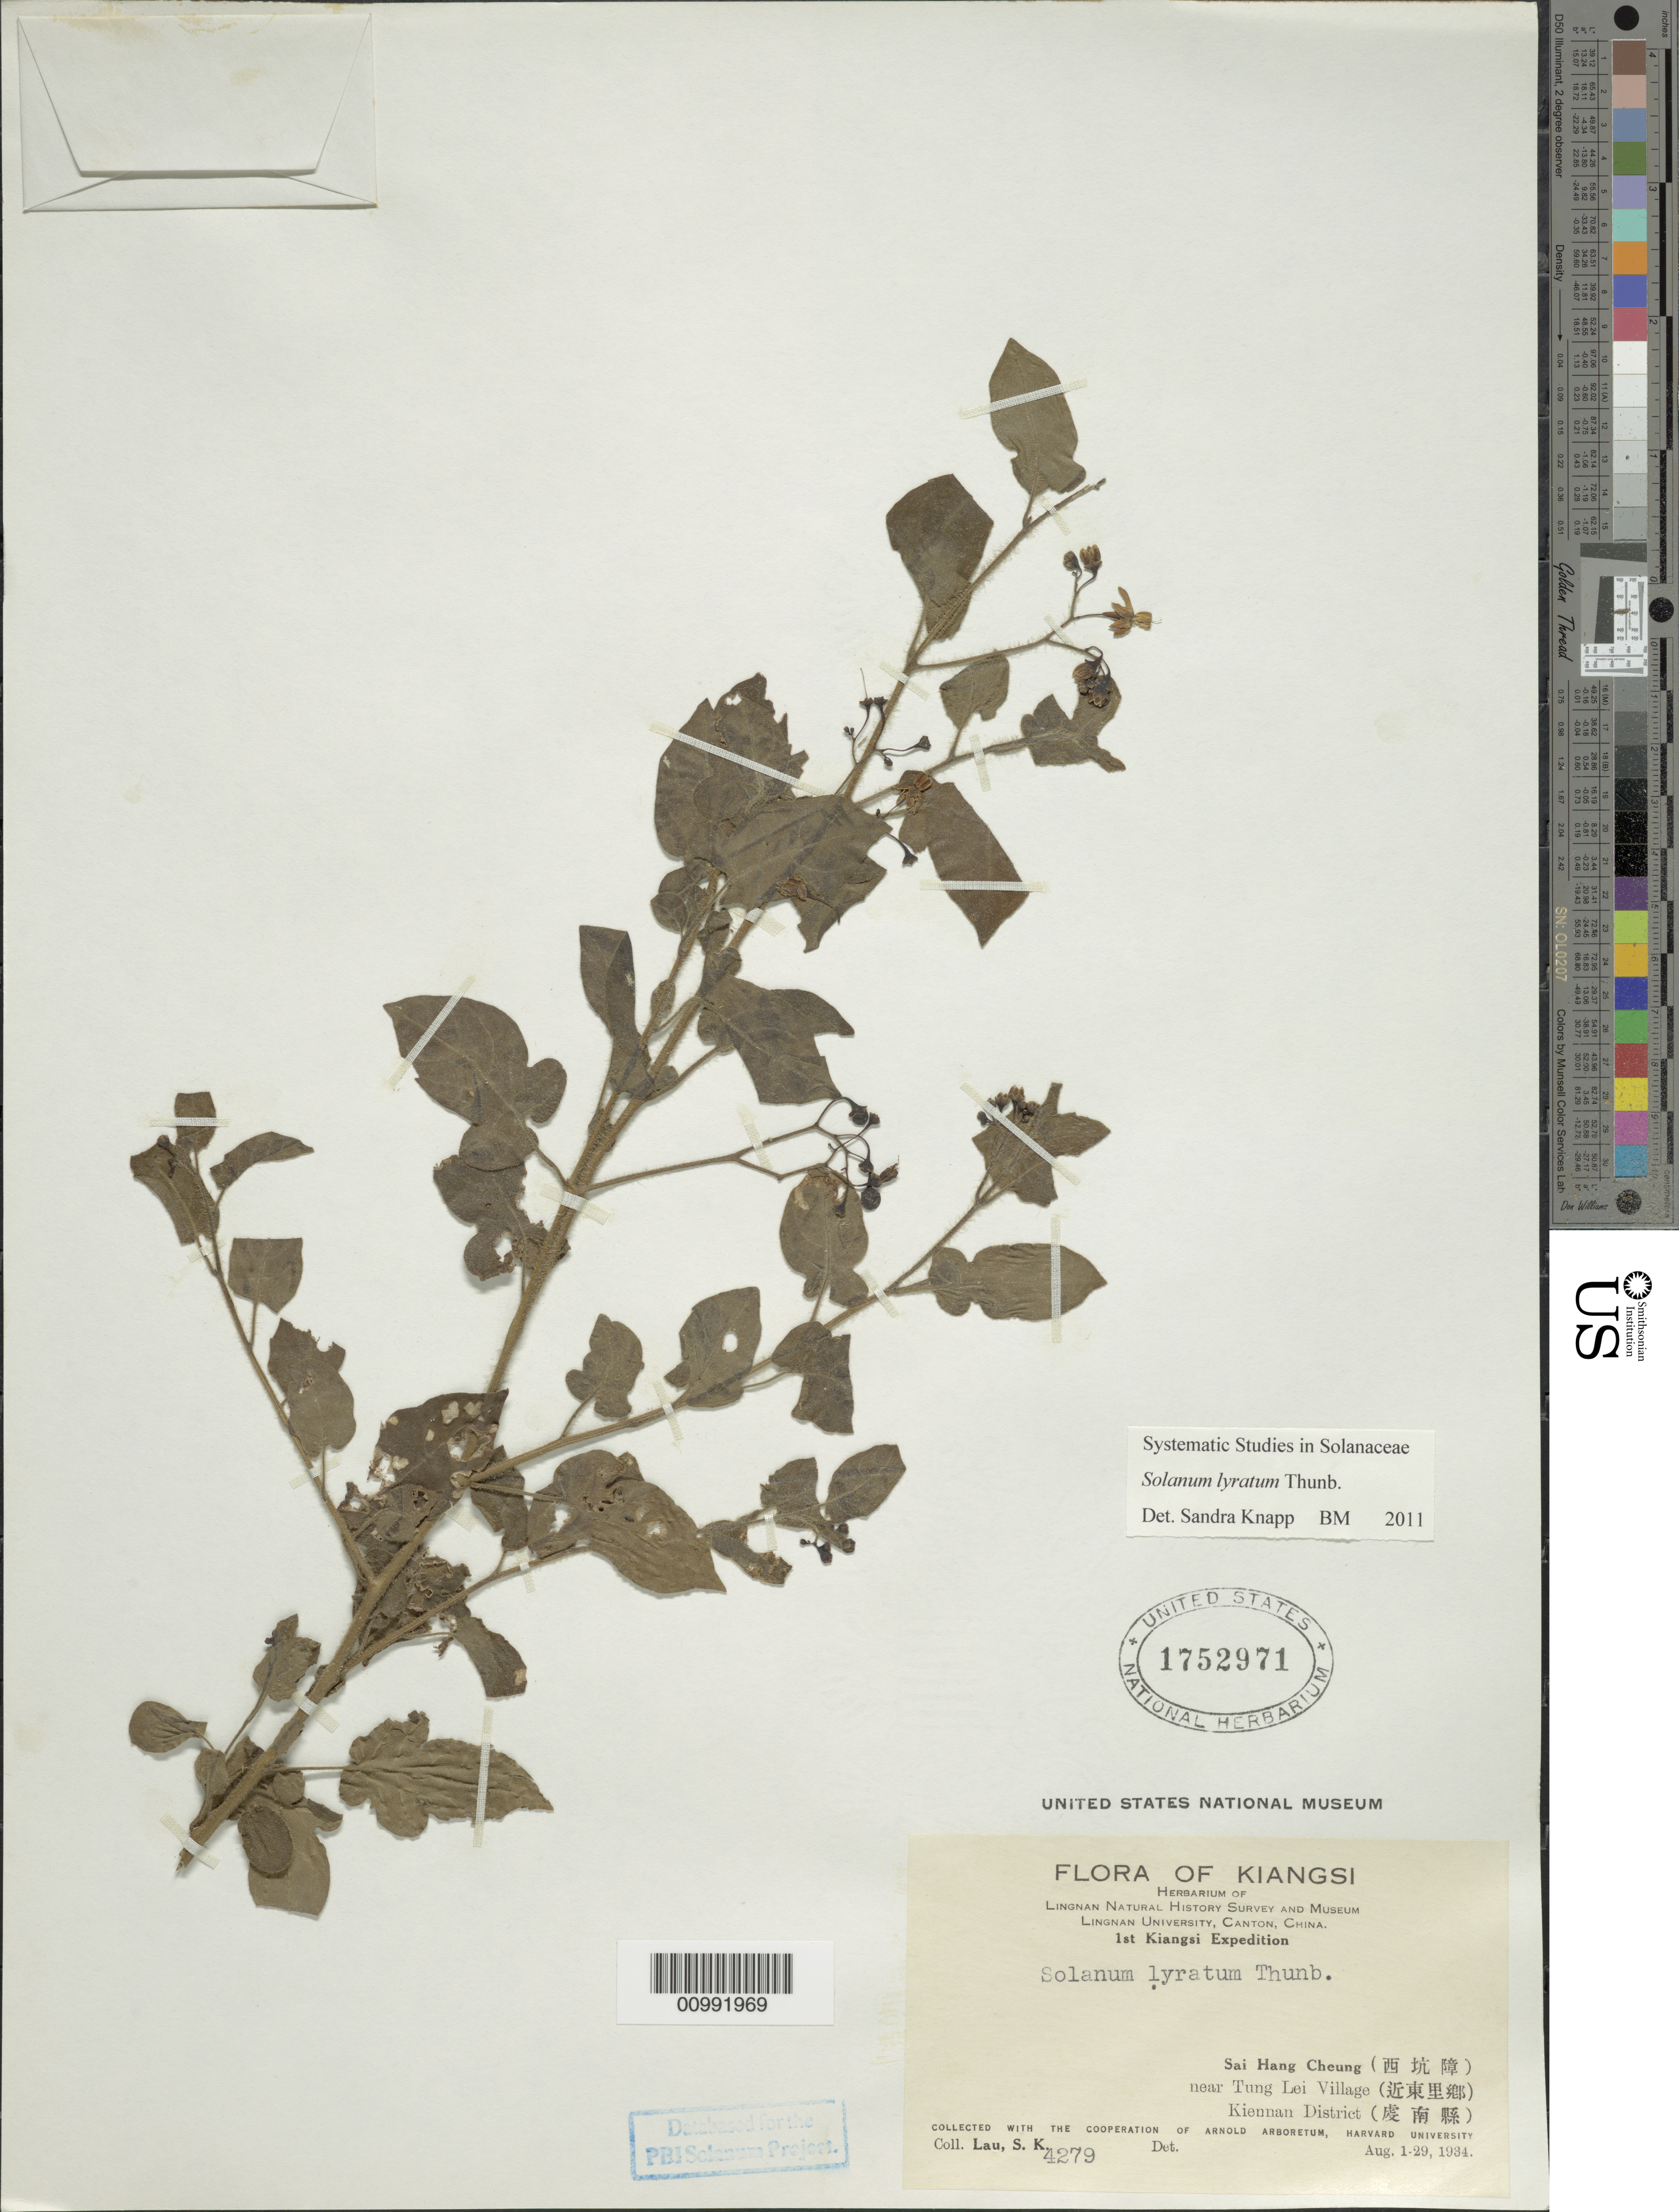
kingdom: Plantae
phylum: Tracheophyta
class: Magnoliopsida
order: Solanales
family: Solanaceae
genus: Solanum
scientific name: Solanum lyratum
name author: Thunb.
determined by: Knapp, S. D.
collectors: S. K. Lau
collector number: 4279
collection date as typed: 1 Aug 1934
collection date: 1934-08-01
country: China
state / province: Jiangxi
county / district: Kiennan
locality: near Tung Lei Village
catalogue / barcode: US 1752971